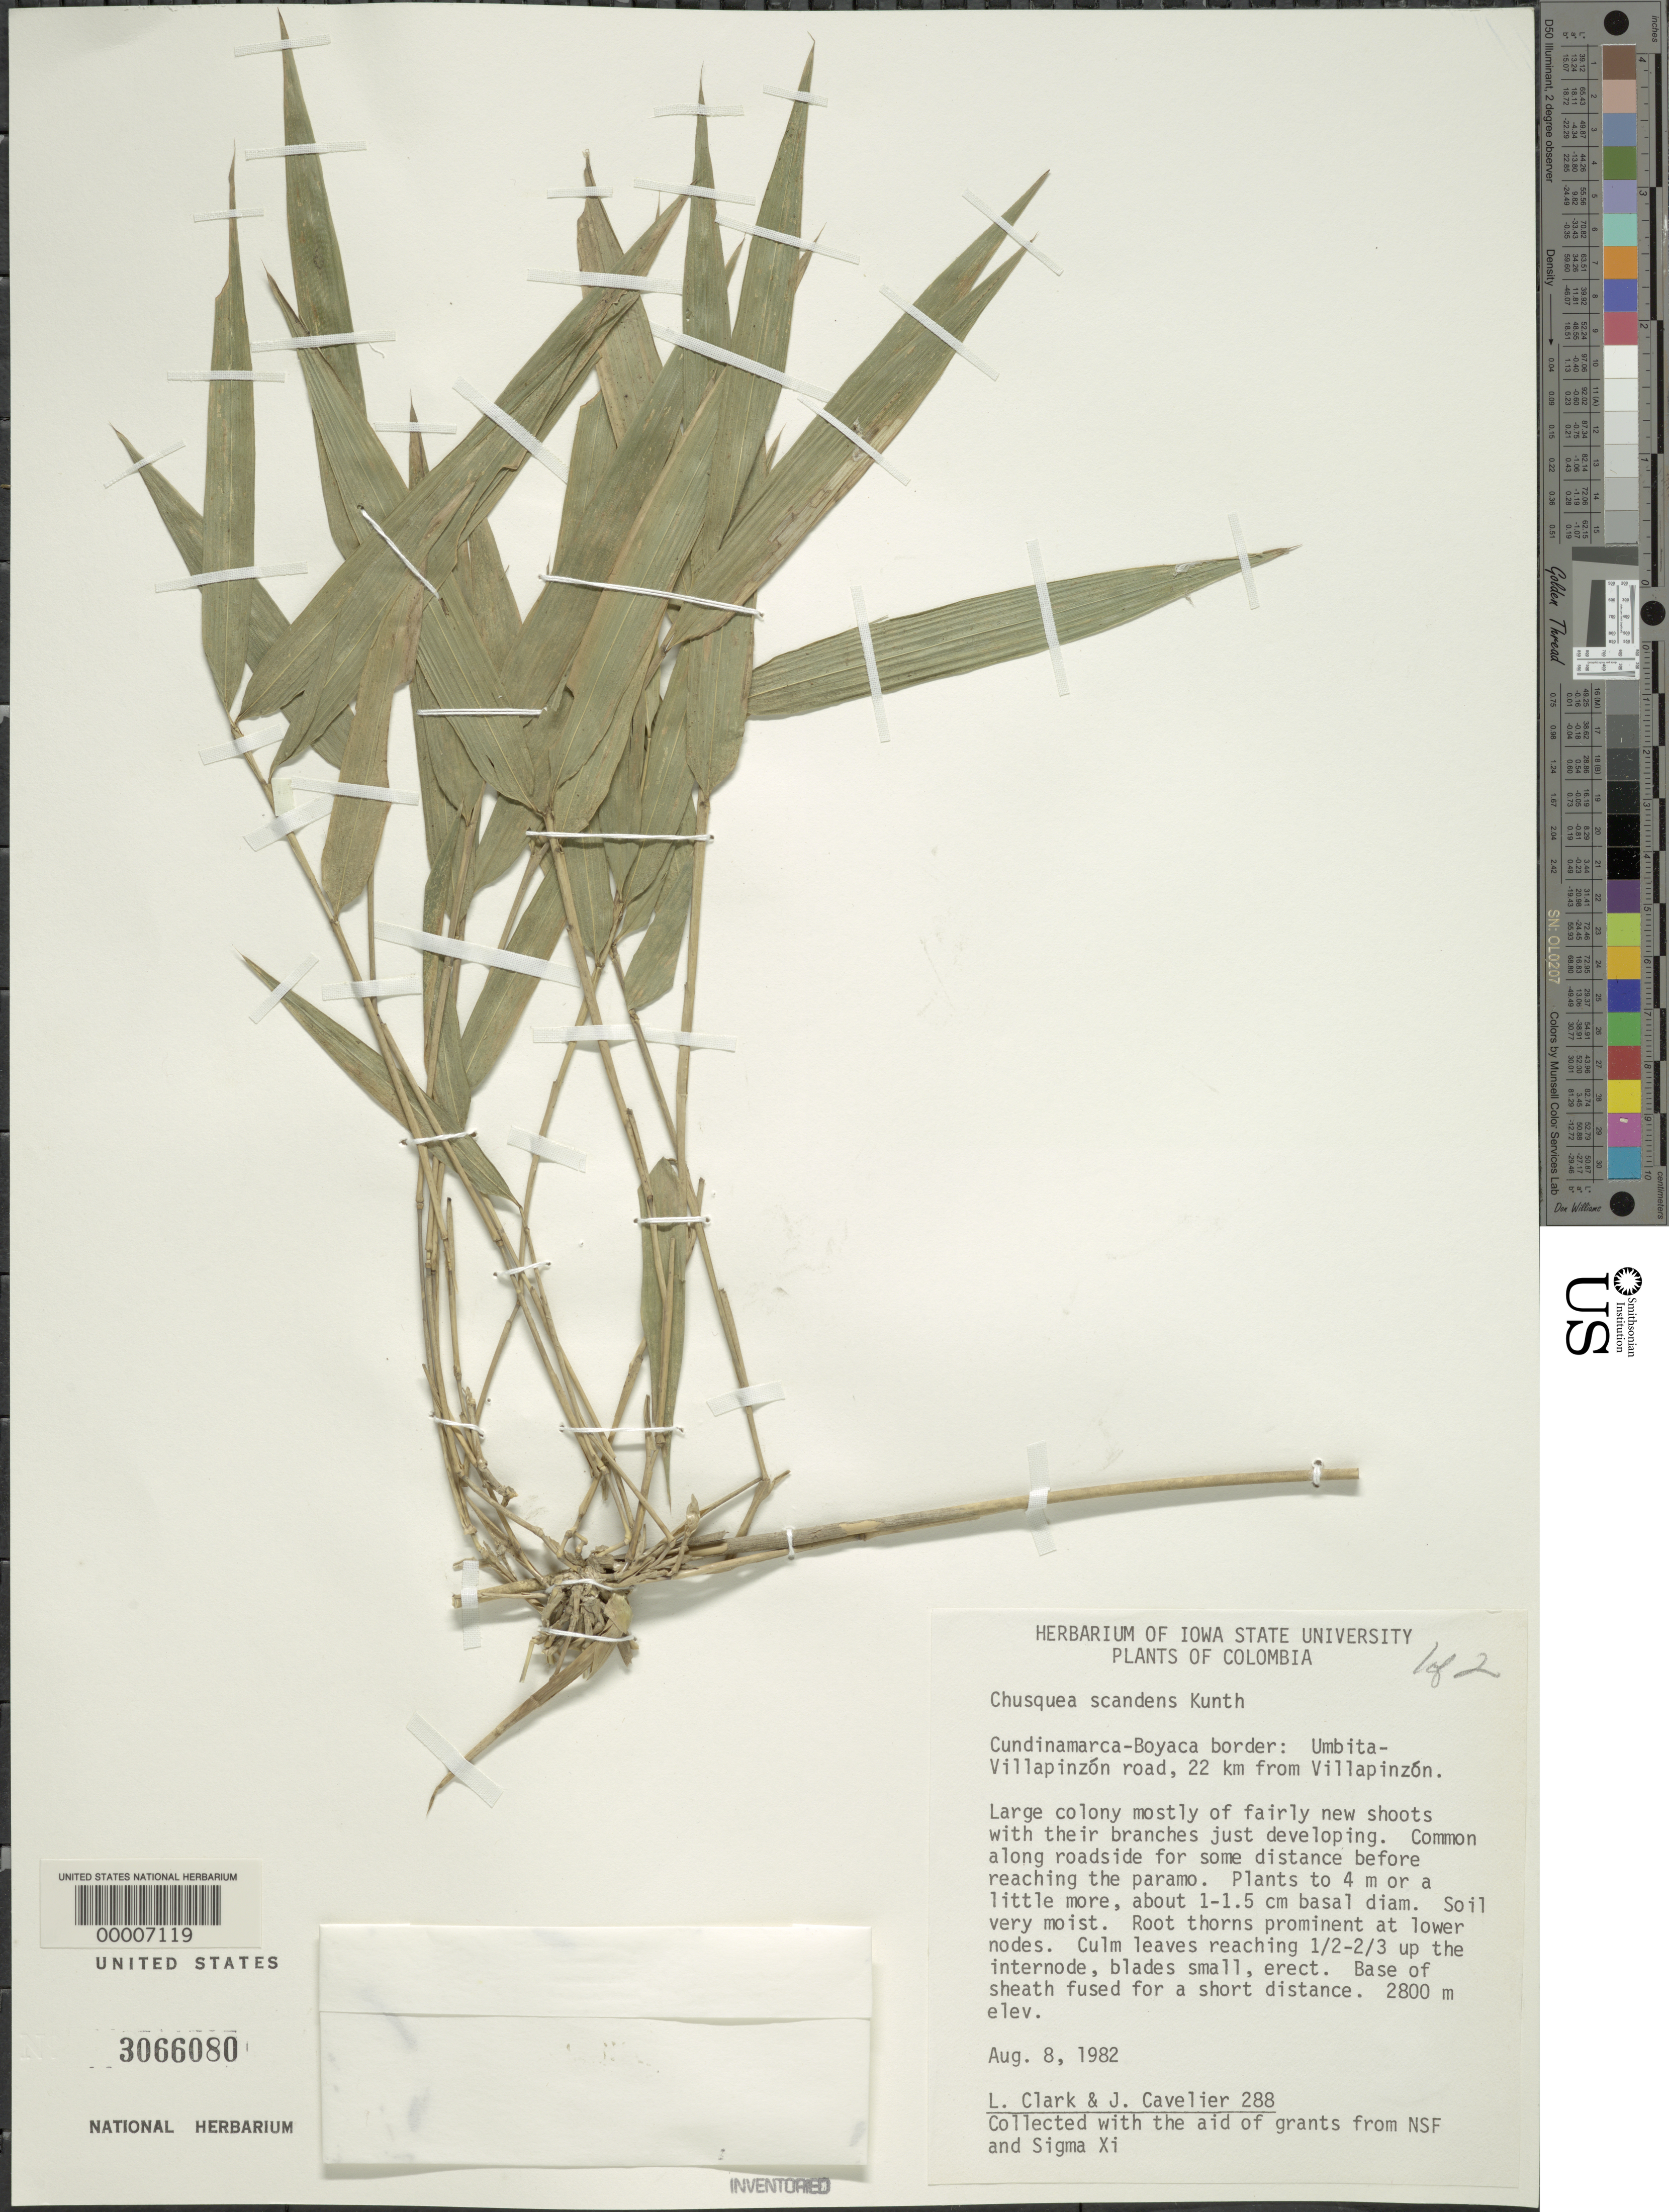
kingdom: Plantae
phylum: Tracheophyta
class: Liliopsida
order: Poales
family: Poaceae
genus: Chusquea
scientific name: Chusquea scandens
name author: Kunth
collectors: L. G. Clark & J. Cavelier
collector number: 288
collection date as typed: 08 Aug 1982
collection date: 1982-08-08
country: Colombia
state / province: Boyacá / Cundinamarca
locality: Umbita-Villapinzon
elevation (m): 2800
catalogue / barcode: US 3066080